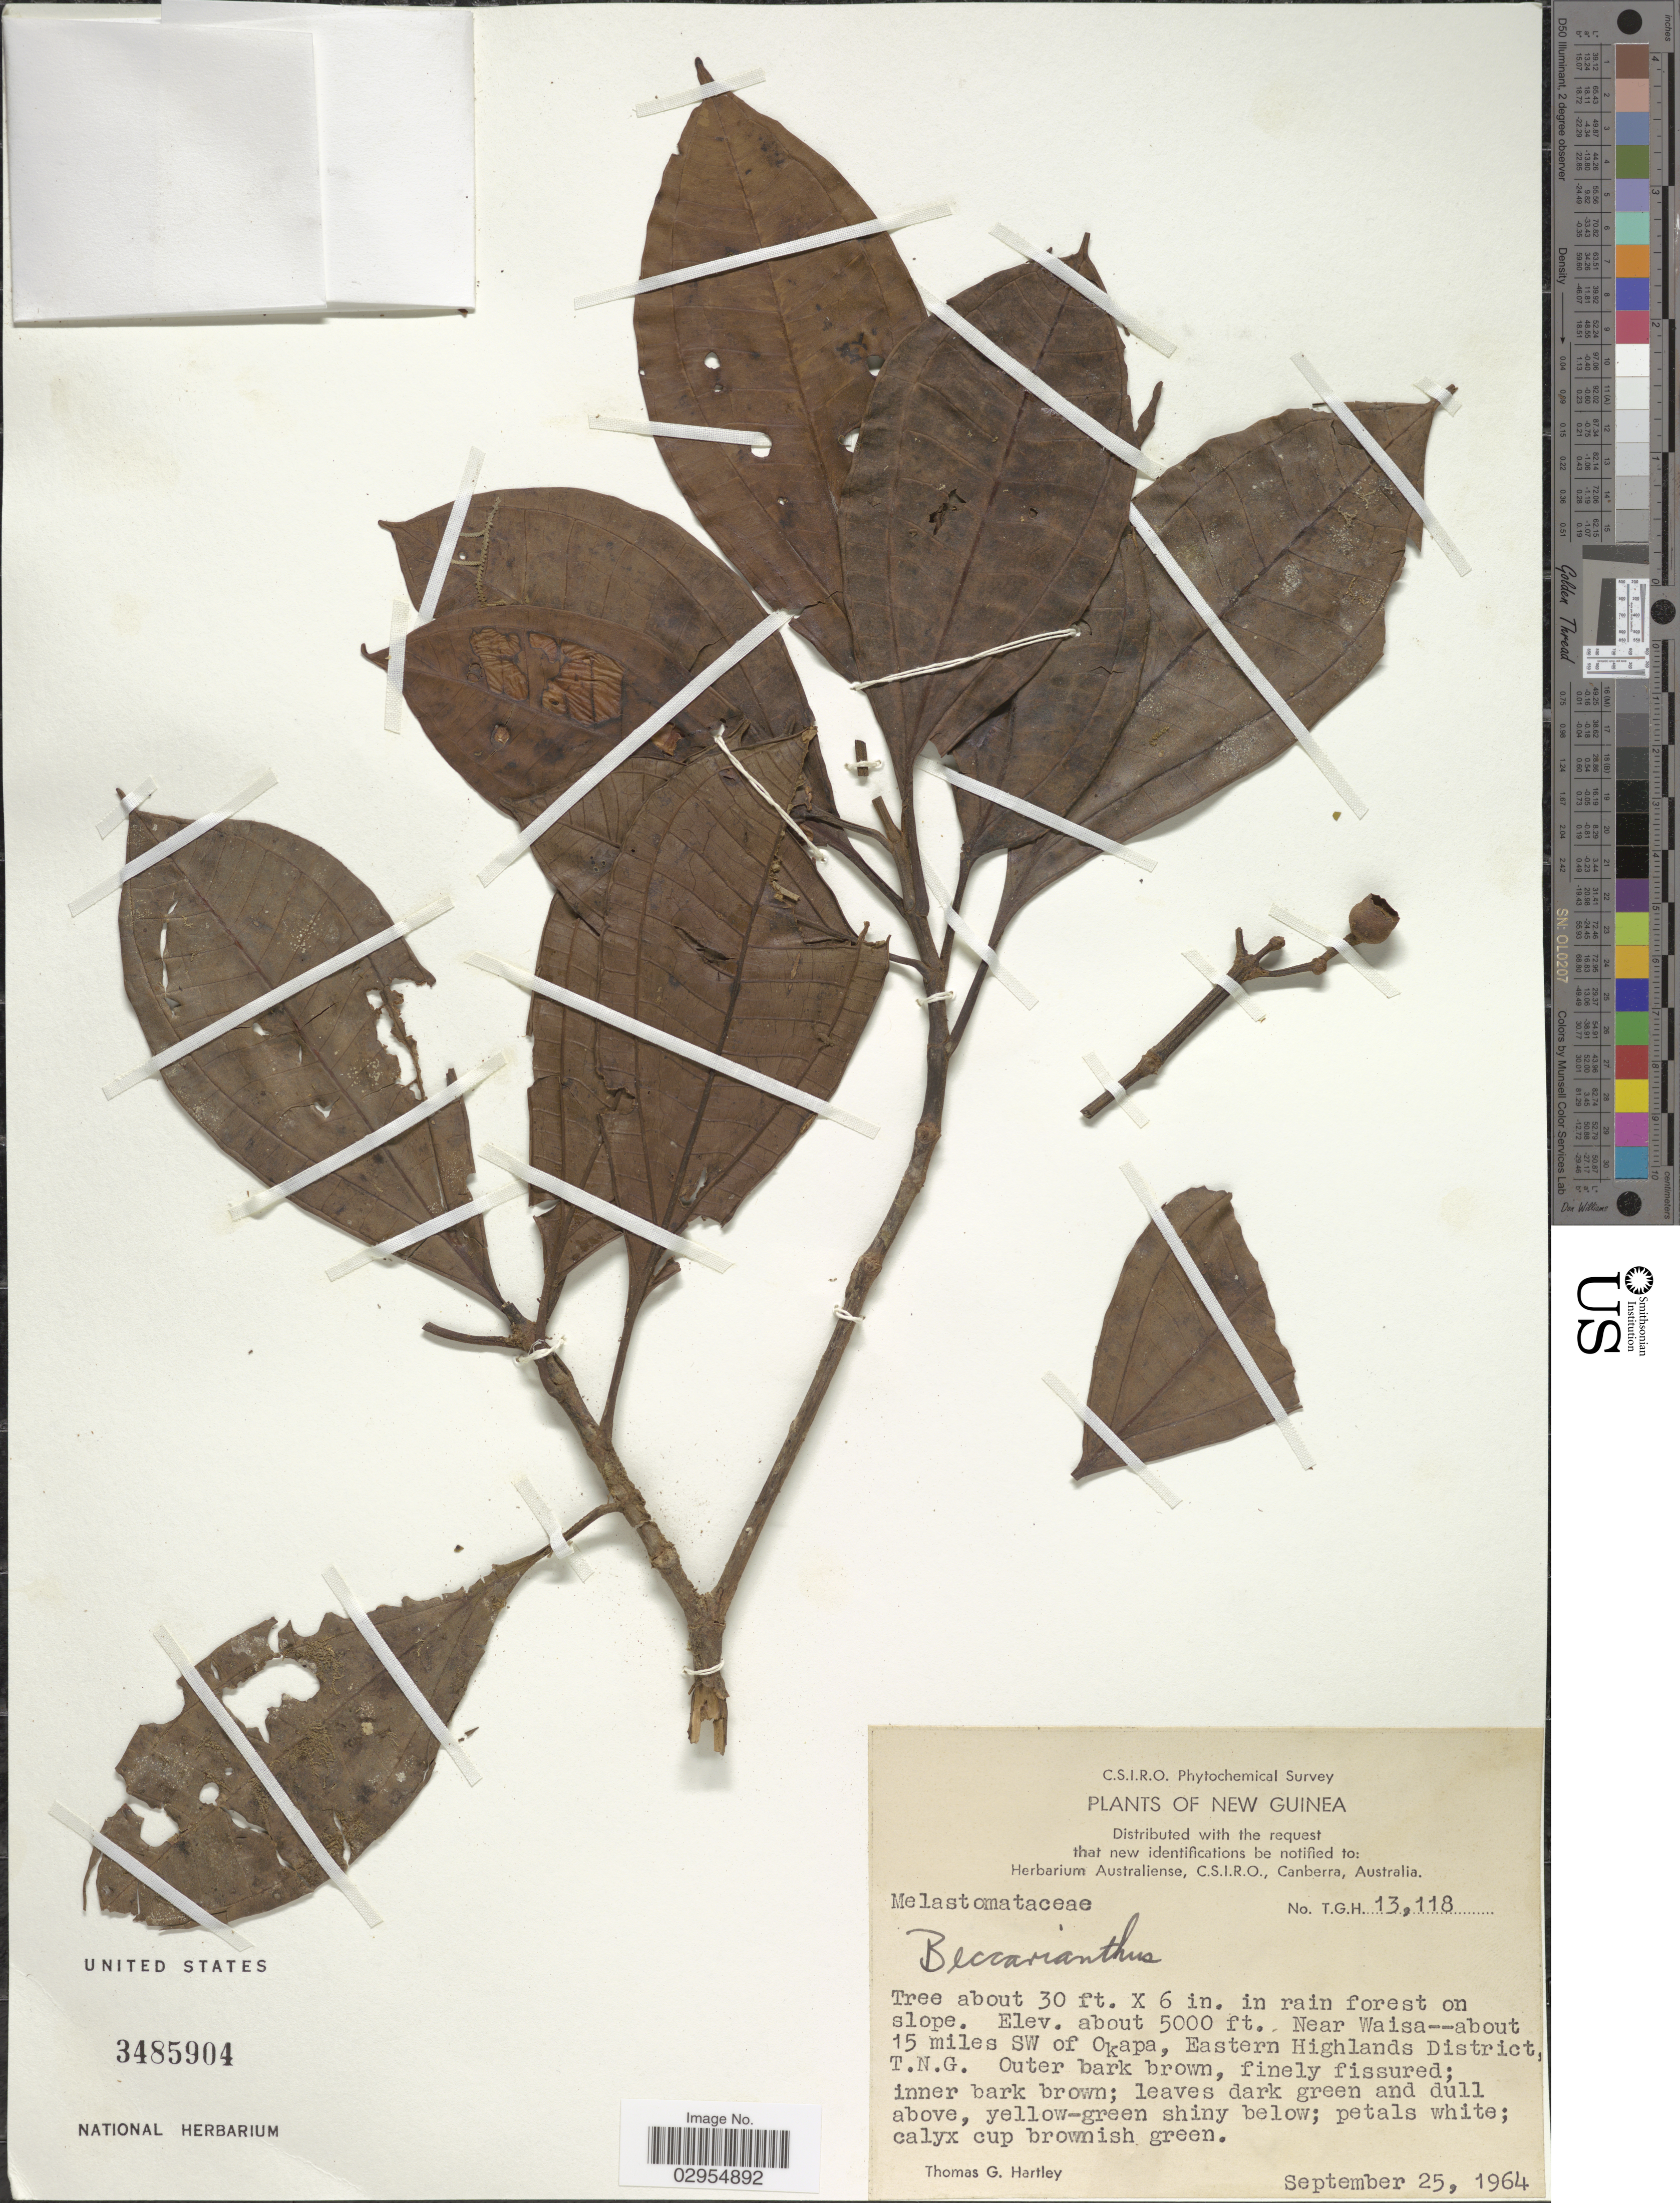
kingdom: Plantae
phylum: Tracheophyta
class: Magnoliopsida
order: Myrtales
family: Melastomataceae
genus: Beccarianthus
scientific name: Beccarianthus sp.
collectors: T. G. Hartley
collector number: T.G.H. 13118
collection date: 1964-09-25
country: Papua New Guinea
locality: New Guinea. Near Waisa--about 15 miles SW of Okapa, Eastern Highlands District, T.N.G.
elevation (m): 1524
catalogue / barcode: US 3485904